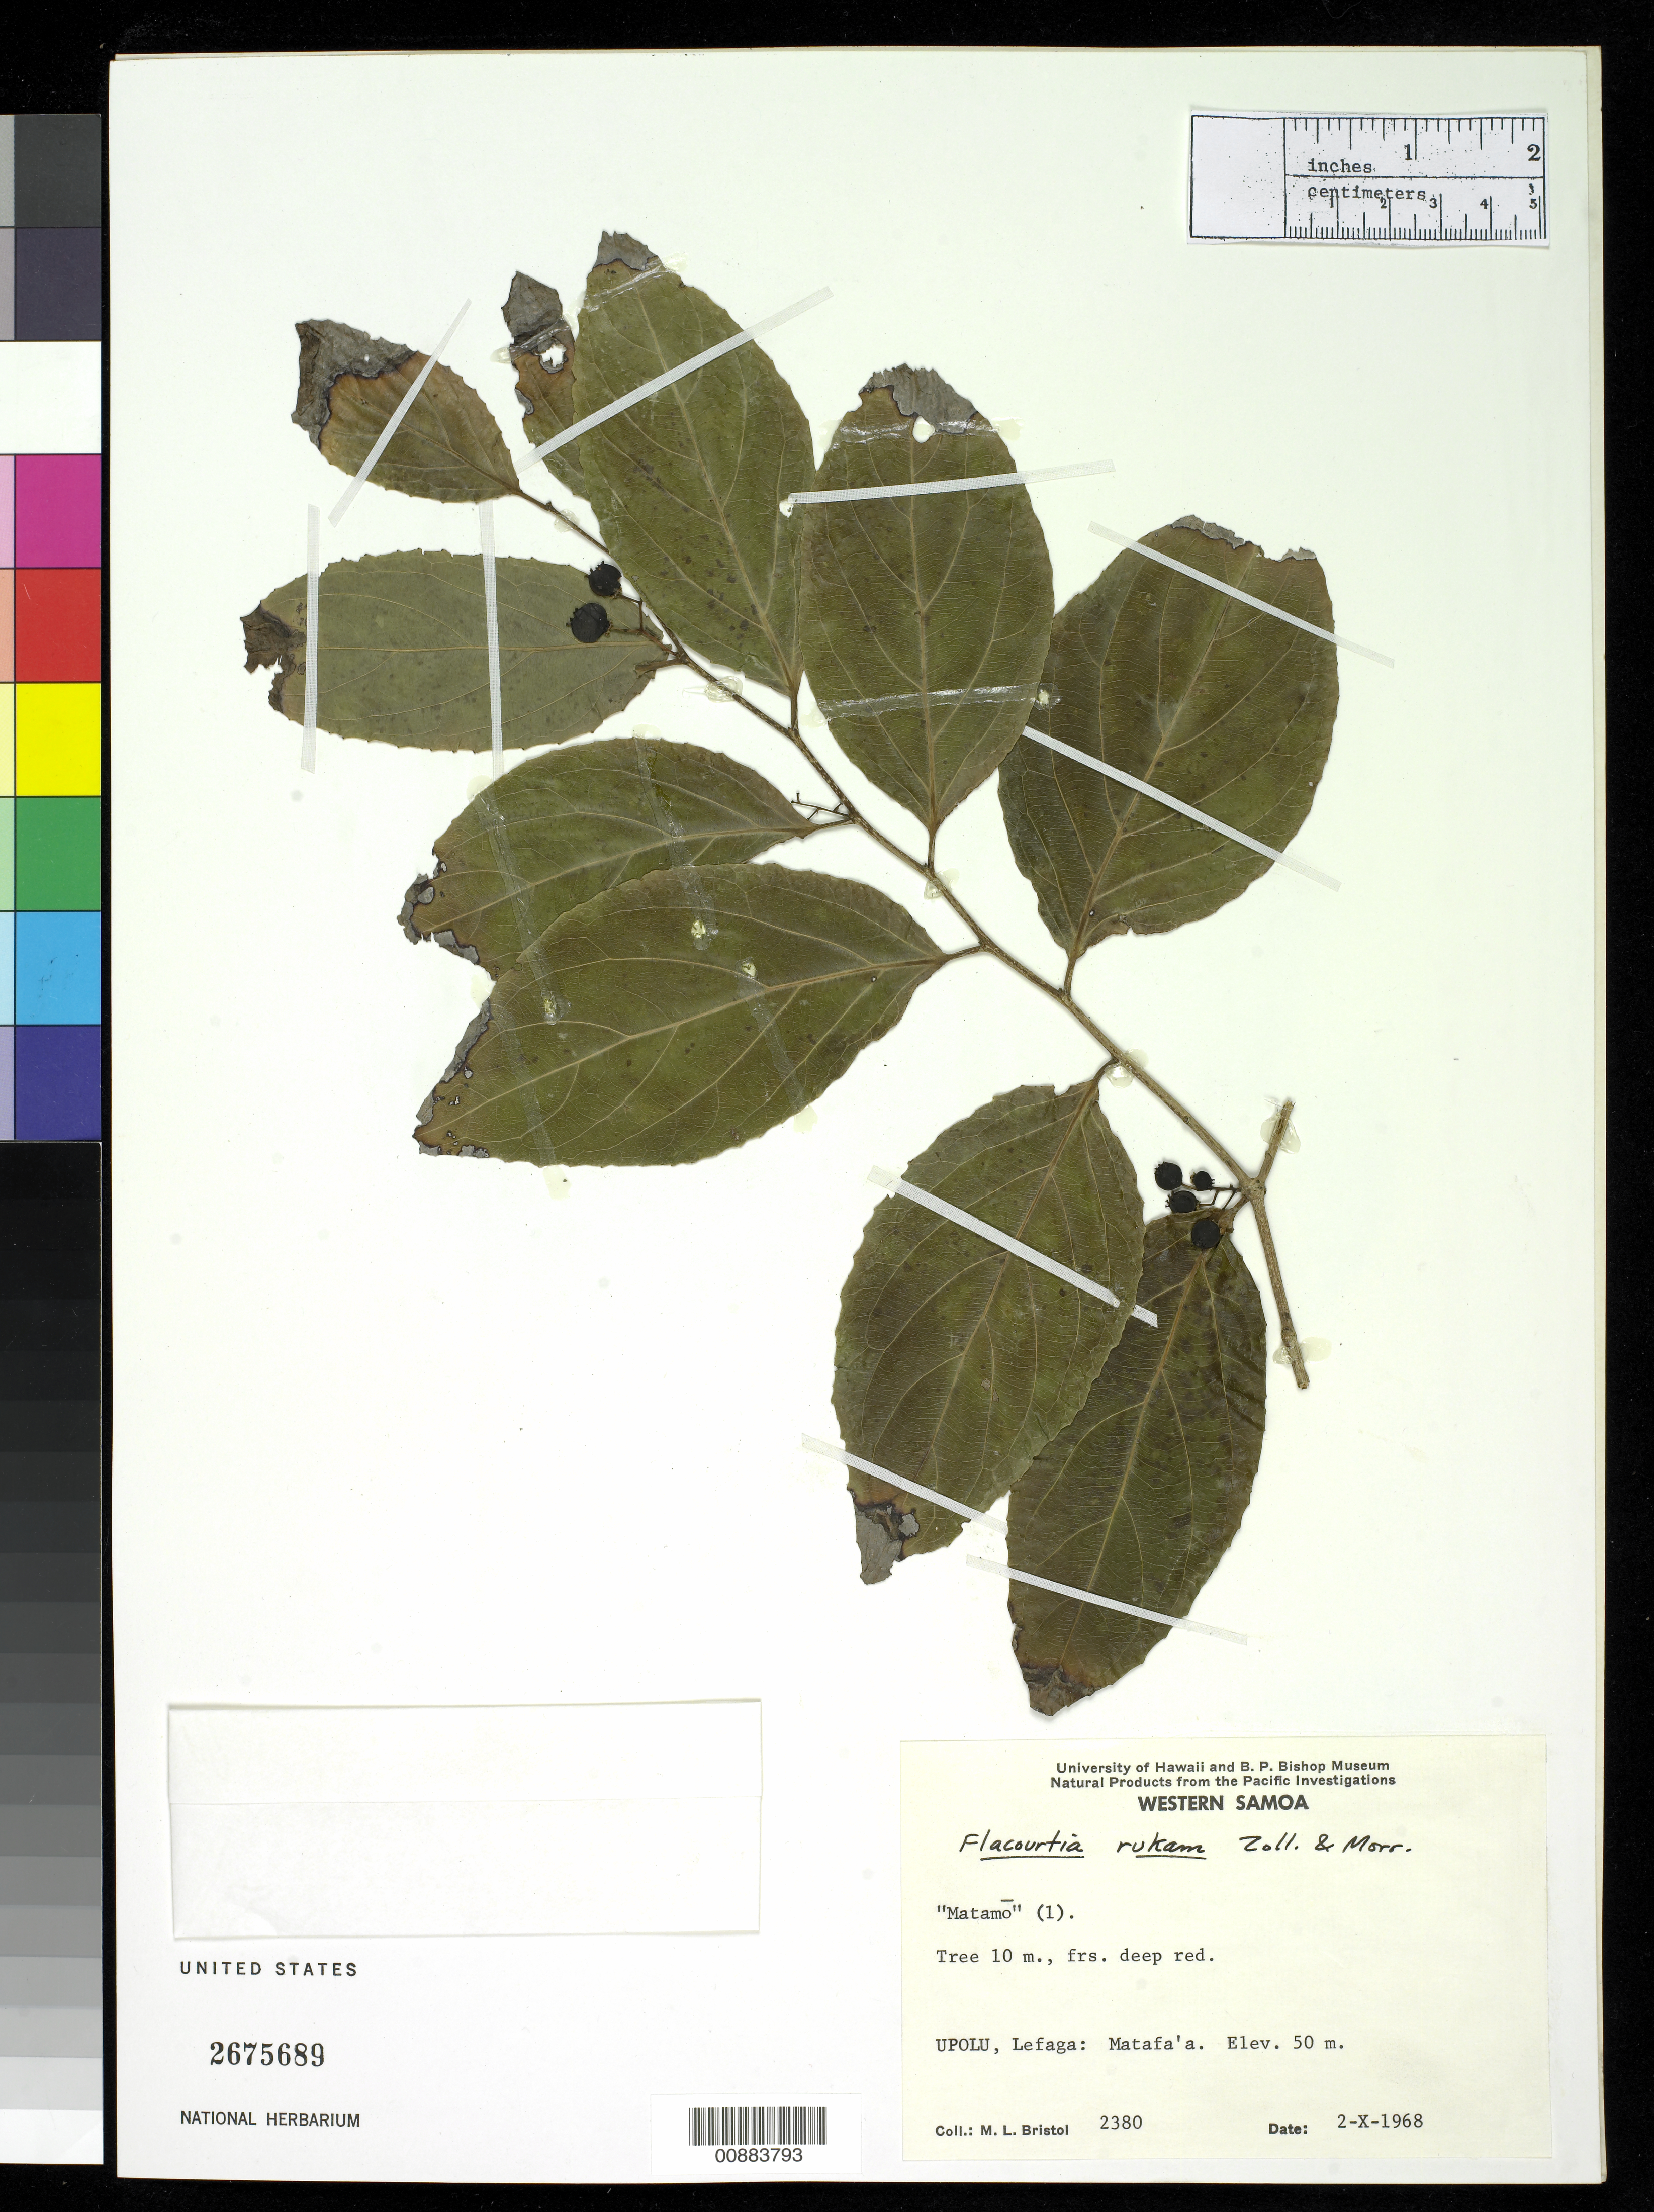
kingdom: Plantae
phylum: Tracheophyta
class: Magnoliopsida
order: Malpighiales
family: Salicaceae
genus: Flacourtia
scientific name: Flacourtia rukam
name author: Zoll. & Moritzi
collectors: M. L. Bristol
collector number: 2380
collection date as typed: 02 Oct 1968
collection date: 1968-10-02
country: Samoa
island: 'Upolu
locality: Lefaga, Matafa'a.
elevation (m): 50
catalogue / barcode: US 2675689